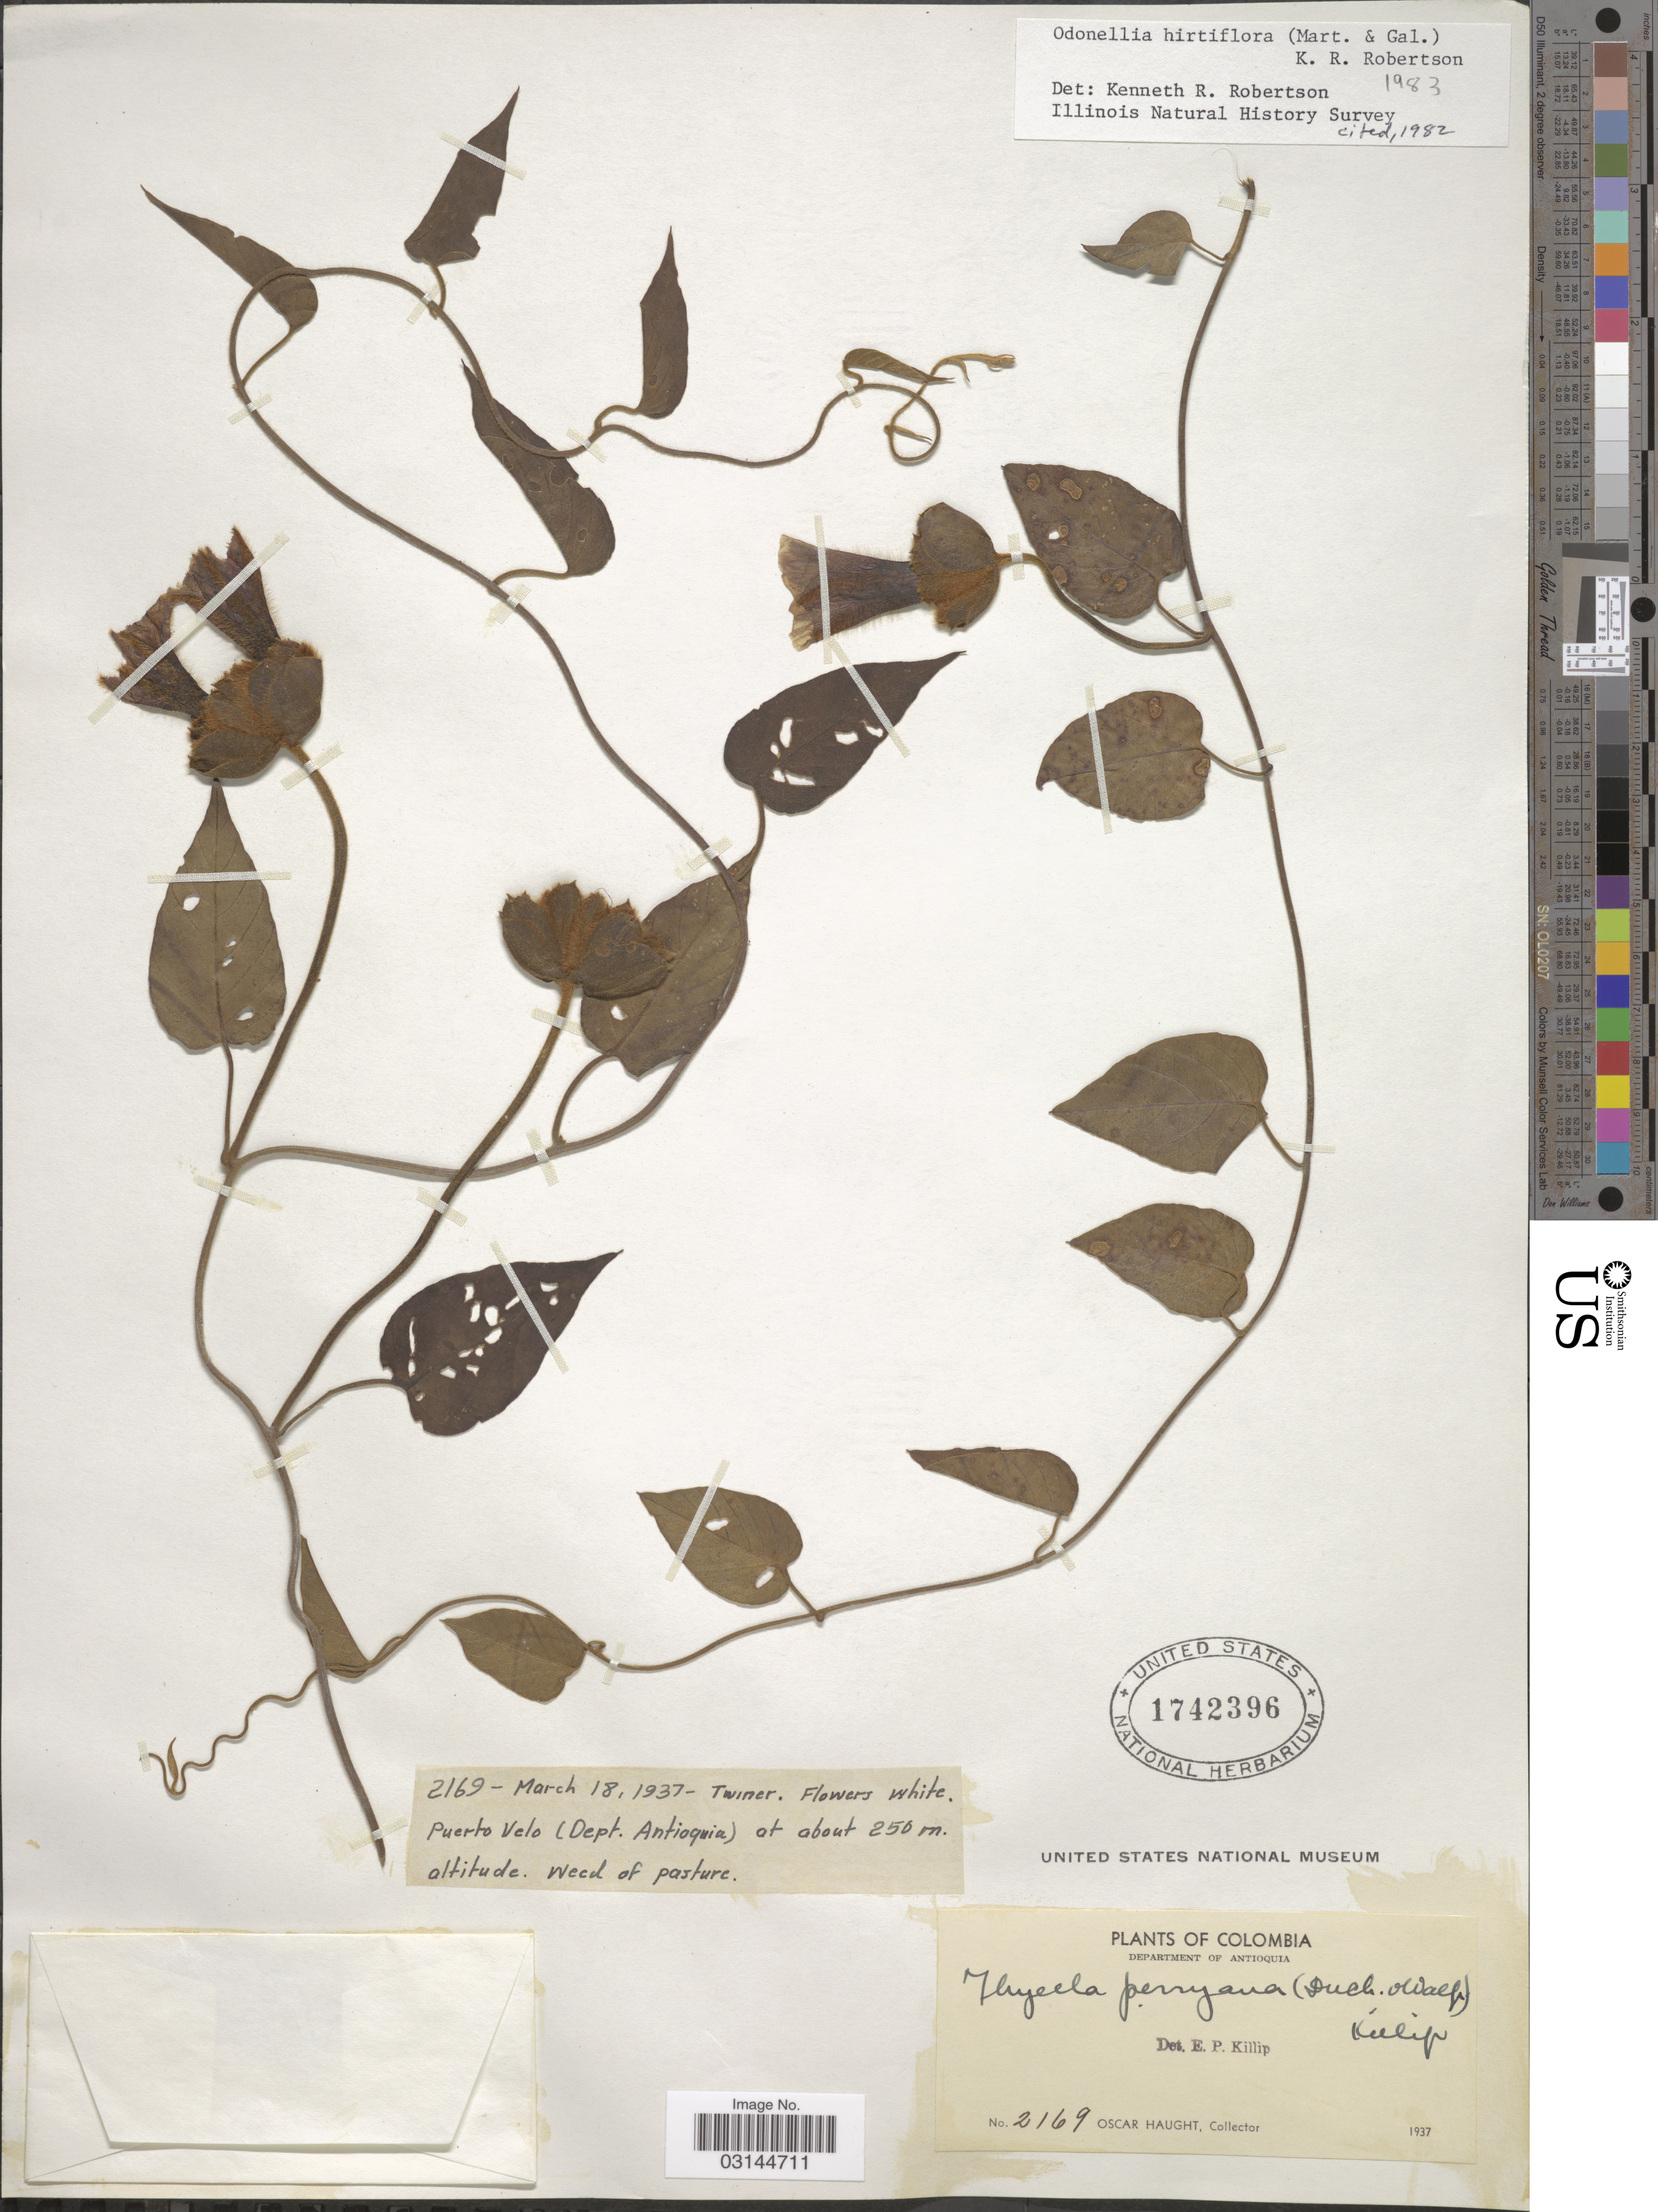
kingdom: Plantae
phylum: Tracheophyta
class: Magnoliopsida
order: Solanales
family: Convolvulaceae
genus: Odonellia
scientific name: Odonellia hirtiflora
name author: (M. Martens & Galeotti) K.R. Robertson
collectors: O. Haught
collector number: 2169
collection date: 1937-03-18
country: Colombia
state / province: Antioquia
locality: Department of Antioquia. Puerto Velo.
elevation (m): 250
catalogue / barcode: US 1742396